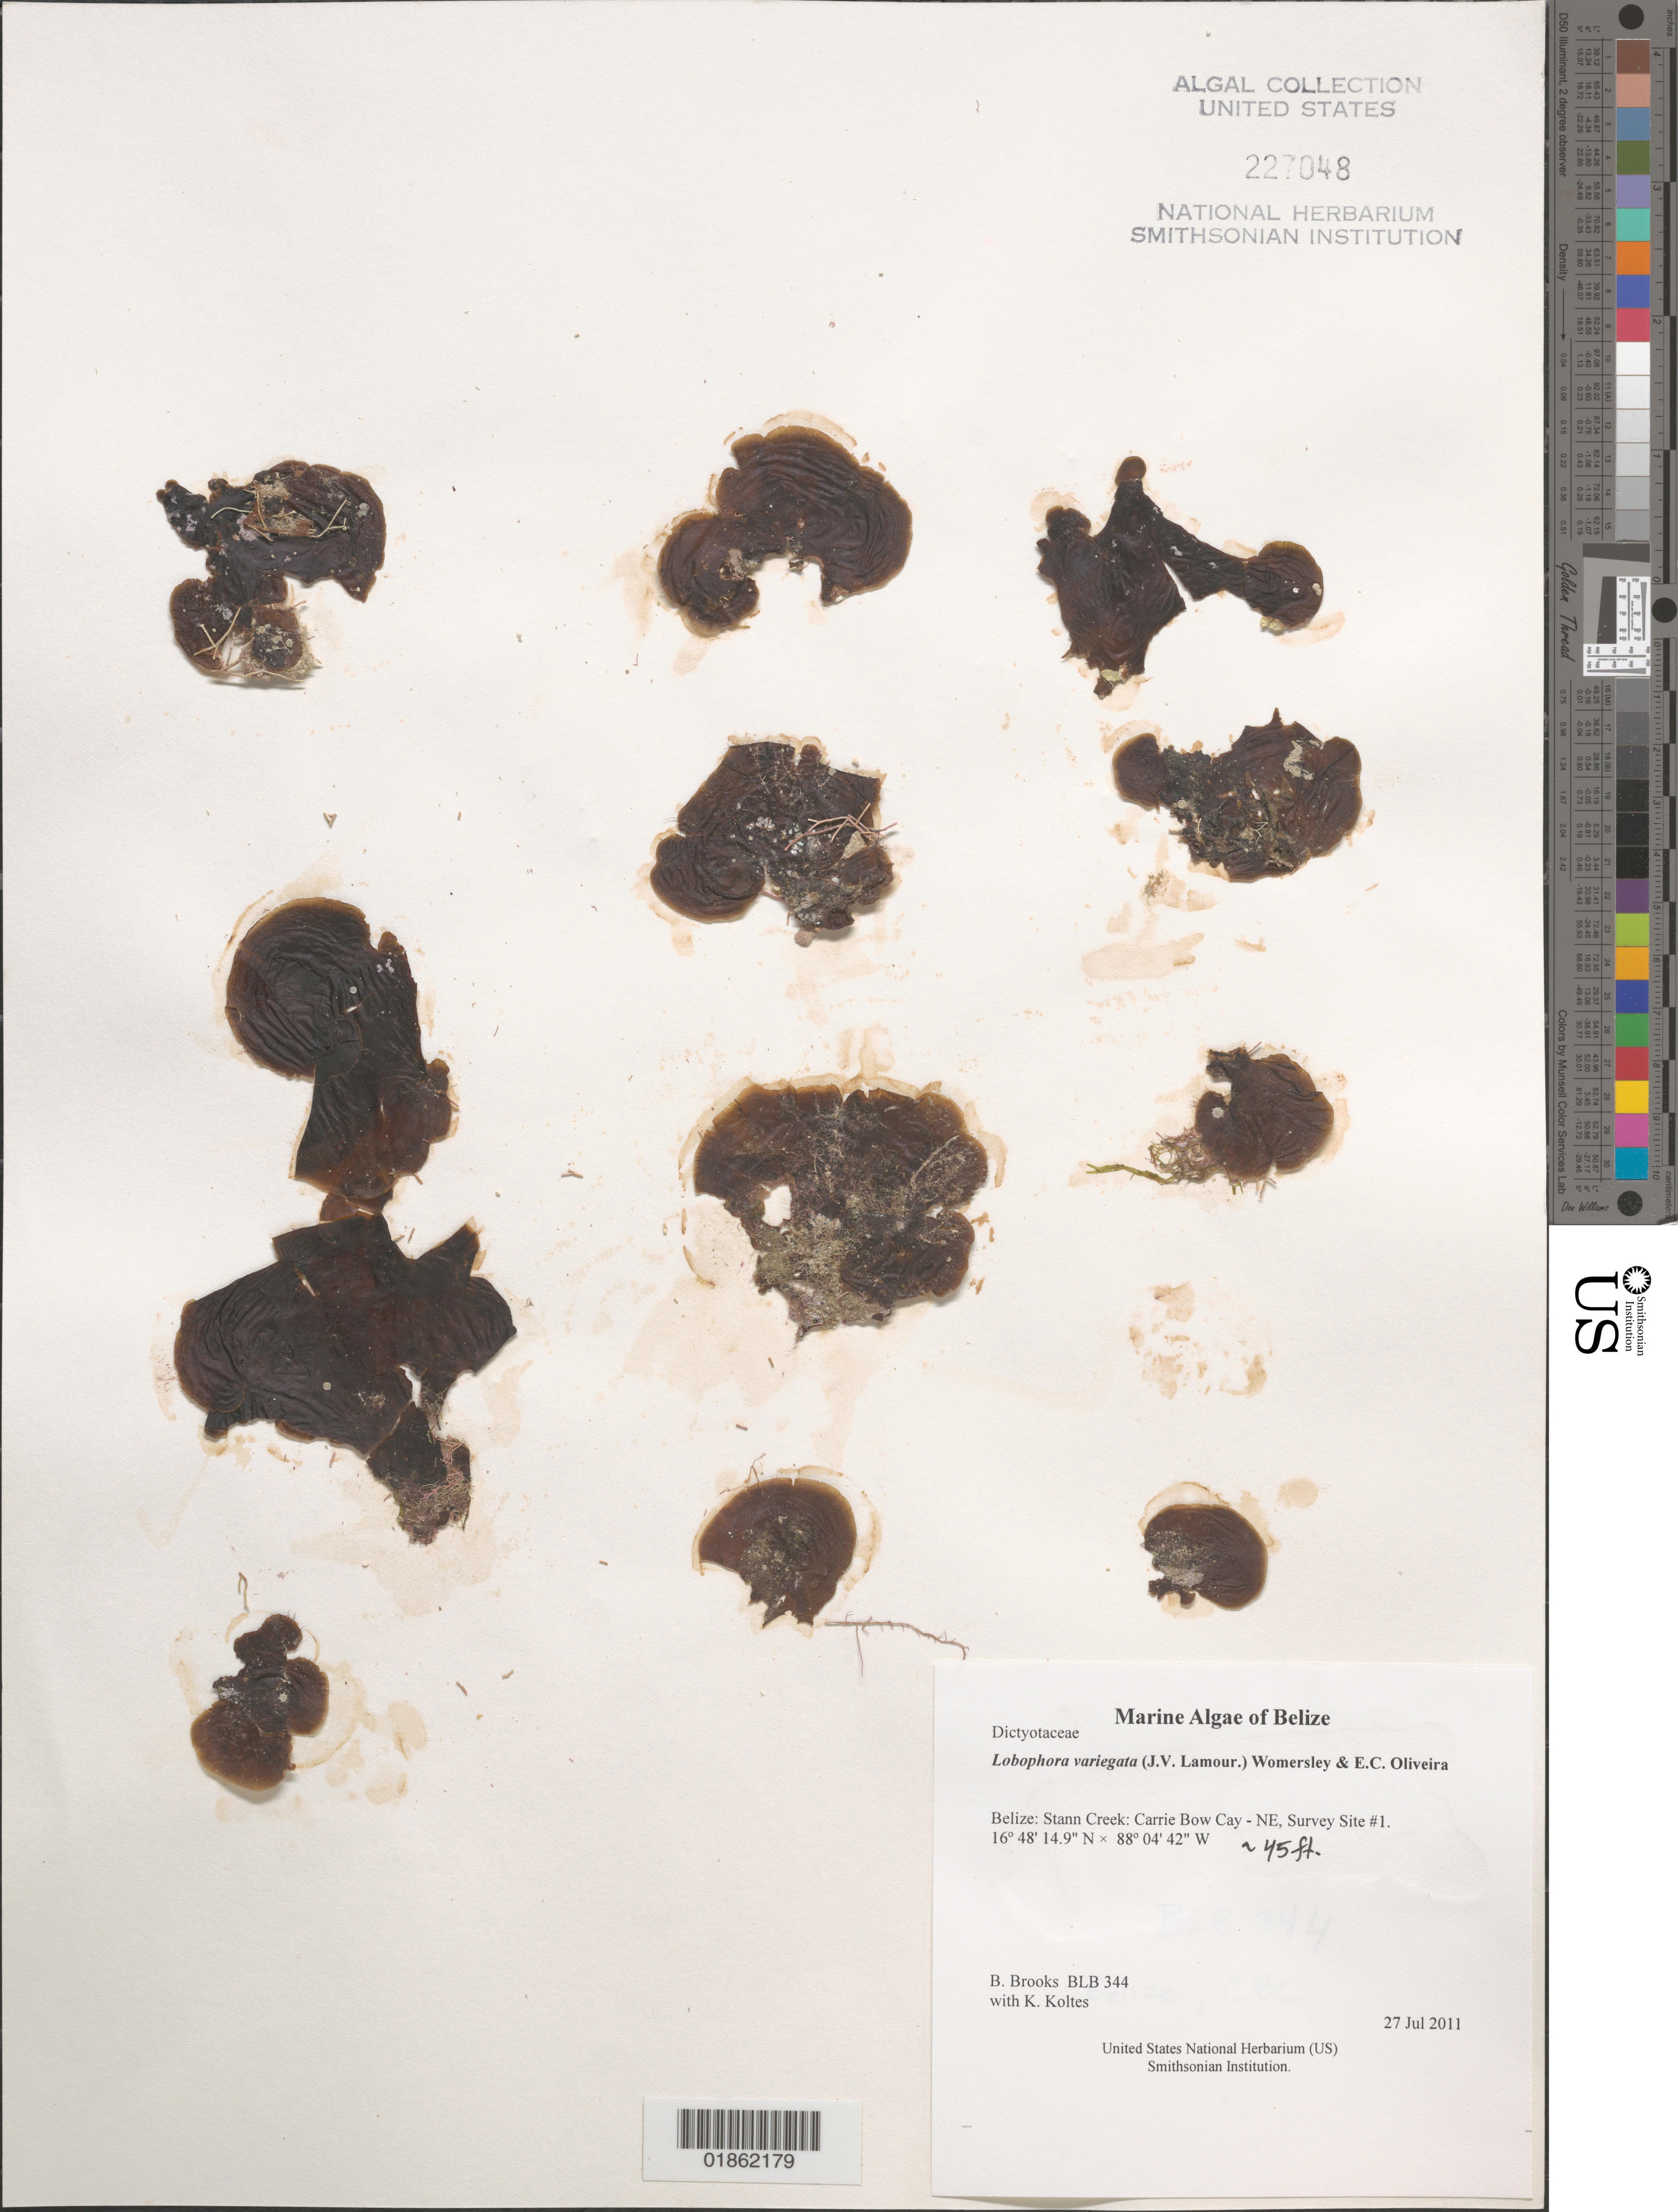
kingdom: Chromista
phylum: Ochrophyta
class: Phaeophyceae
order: Dictyotales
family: Dictyotaceae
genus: Lobophora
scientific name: Lobophora variegata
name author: (J.V.Lamouroux) Womersley & E.C. Oliveira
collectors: B. Brooks & K. Koltes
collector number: BLB 344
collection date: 2011-07-27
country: Belize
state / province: Stann Creek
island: Carrie Bow Cay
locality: Carrie Bow Cay - NE, Survey Site #1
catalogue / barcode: US 227048